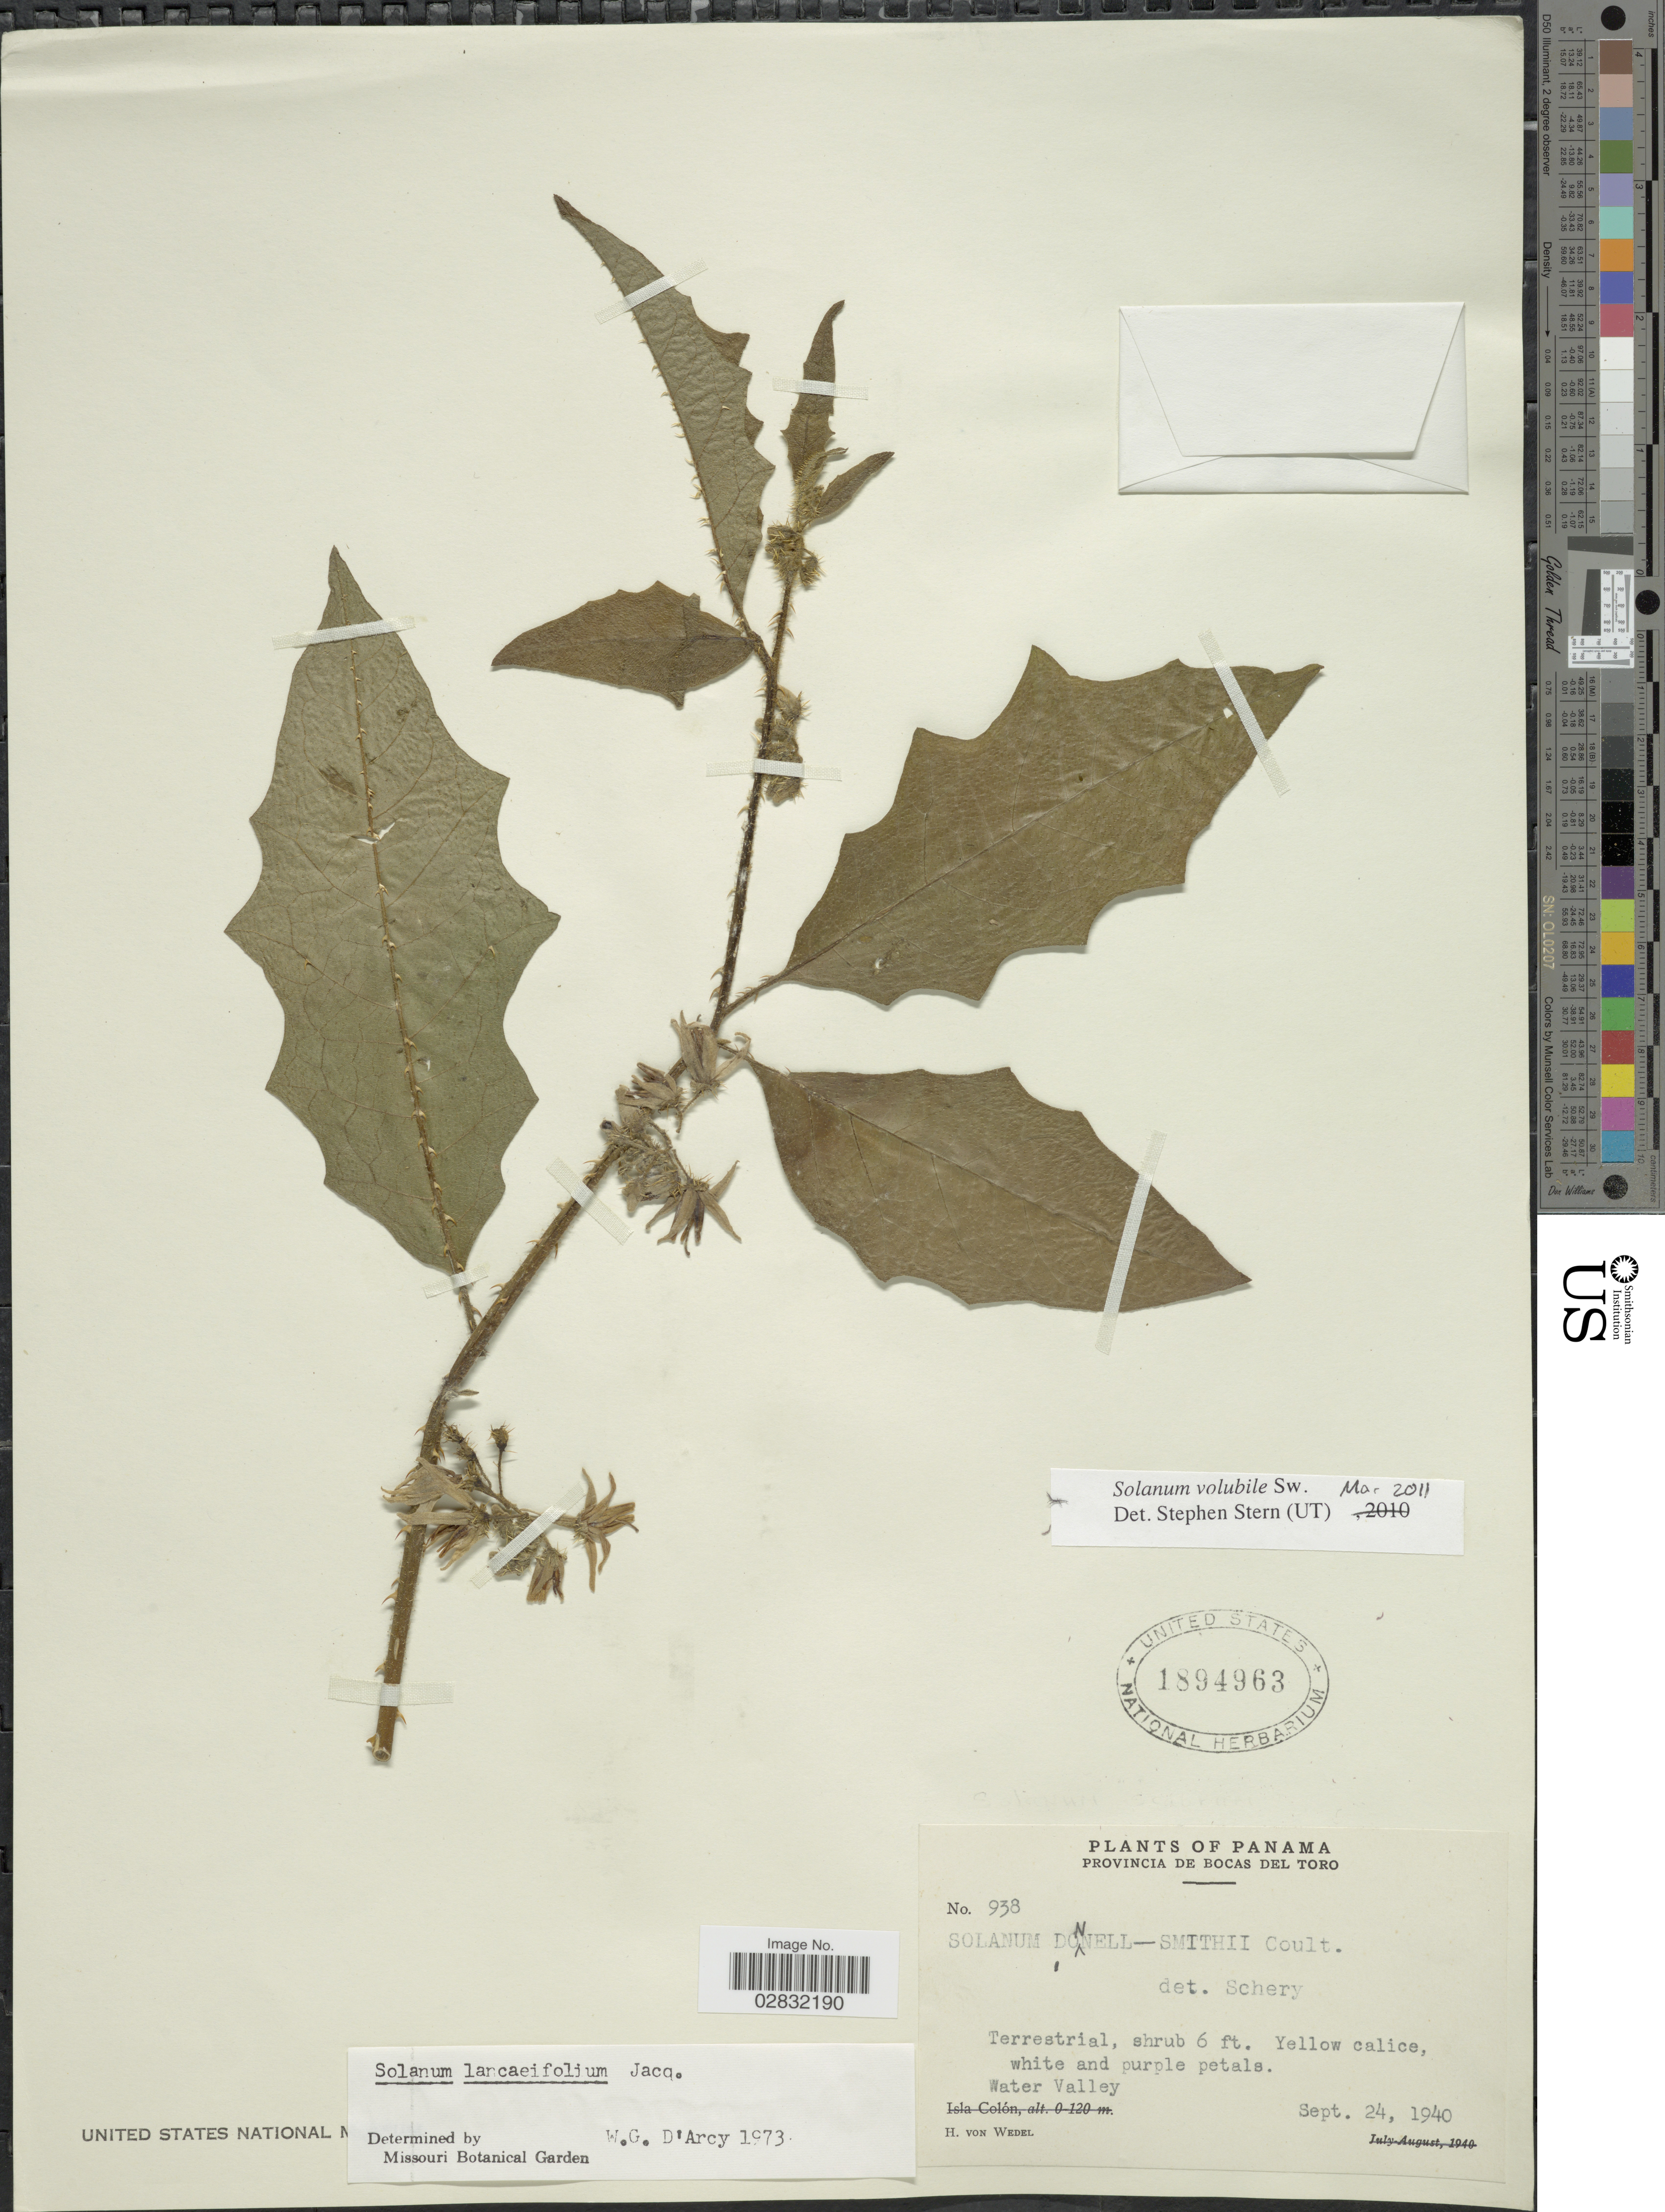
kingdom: Plantae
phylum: Tracheophyta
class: Magnoliopsida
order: Solanales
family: Solanaceae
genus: Solanum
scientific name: Solanum volubile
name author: Sw.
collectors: H. von Wedel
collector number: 938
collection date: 1940-09-24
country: Panama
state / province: Bocas del Toro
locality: Provincia De Bocas Del Toro, Water Valley.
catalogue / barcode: US 1894963